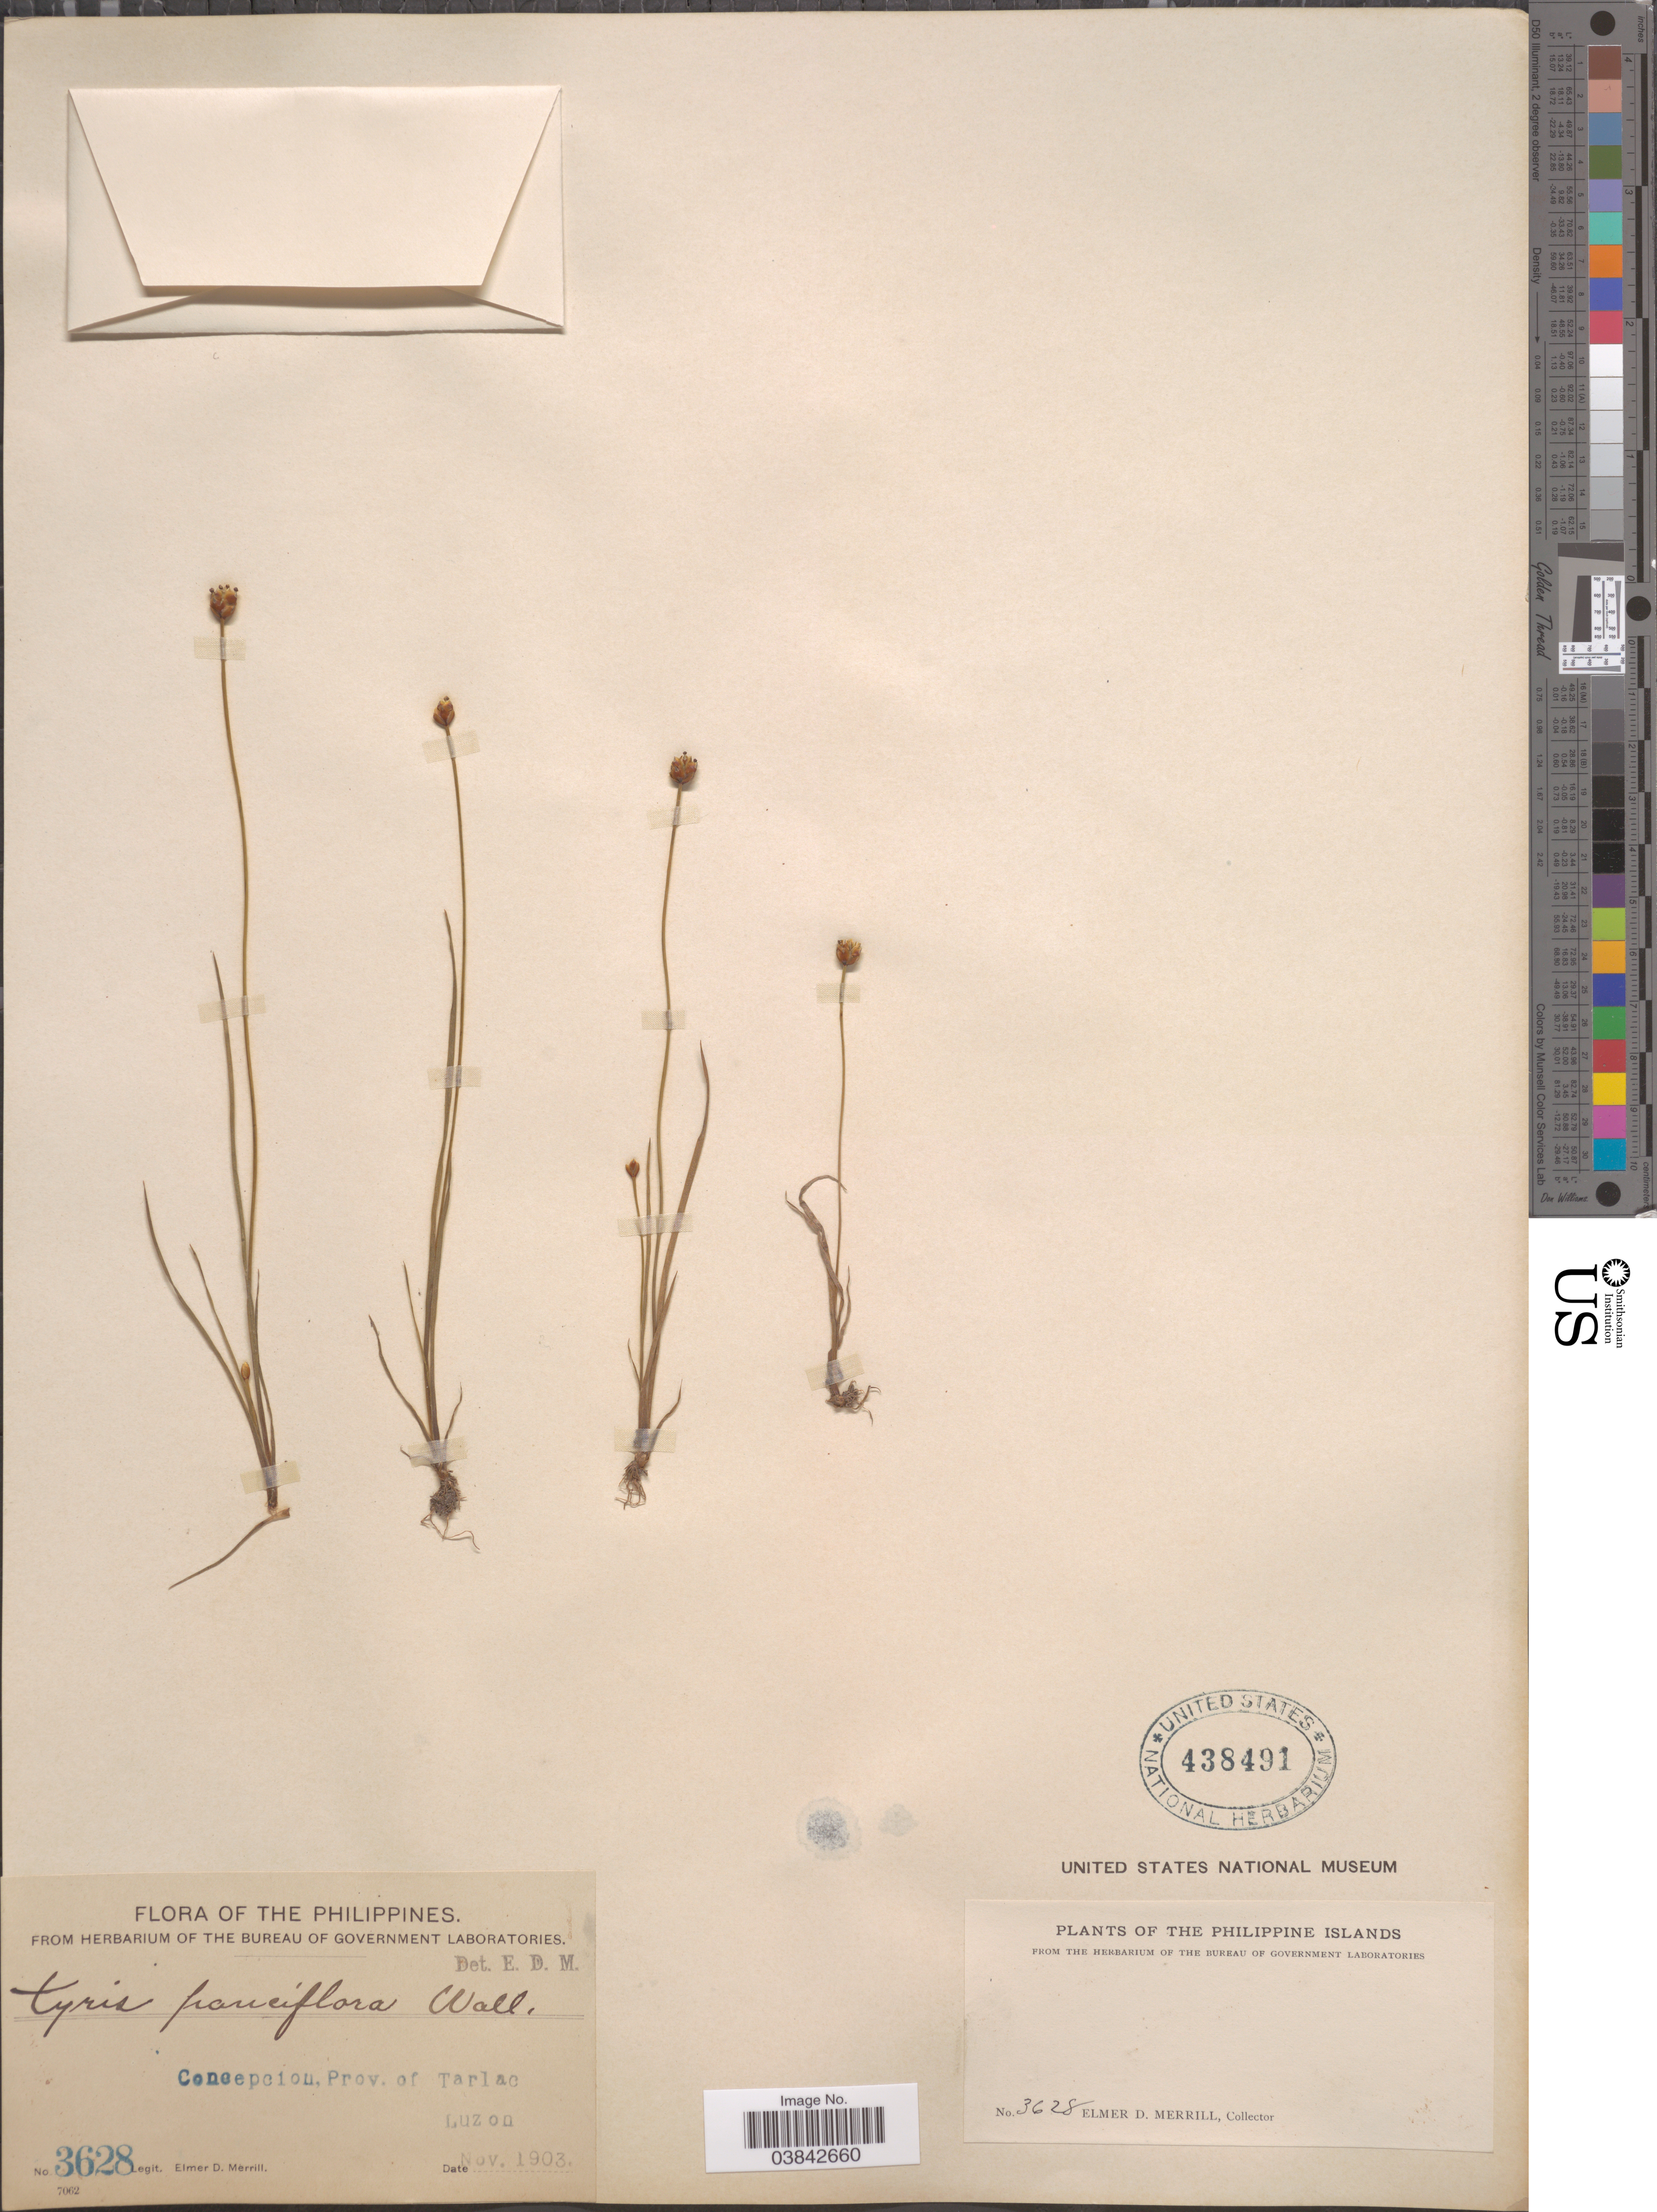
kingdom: Plantae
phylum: Tracheophyta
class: Liliopsida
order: Poales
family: Xyridaceae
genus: Xyris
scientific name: Xyris pauciflora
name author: Willd.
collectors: E. D. Merrill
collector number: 3628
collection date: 1903-11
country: Philippines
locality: Concepcion, Prov. of Tarlac. Luzon.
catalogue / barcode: US 438491